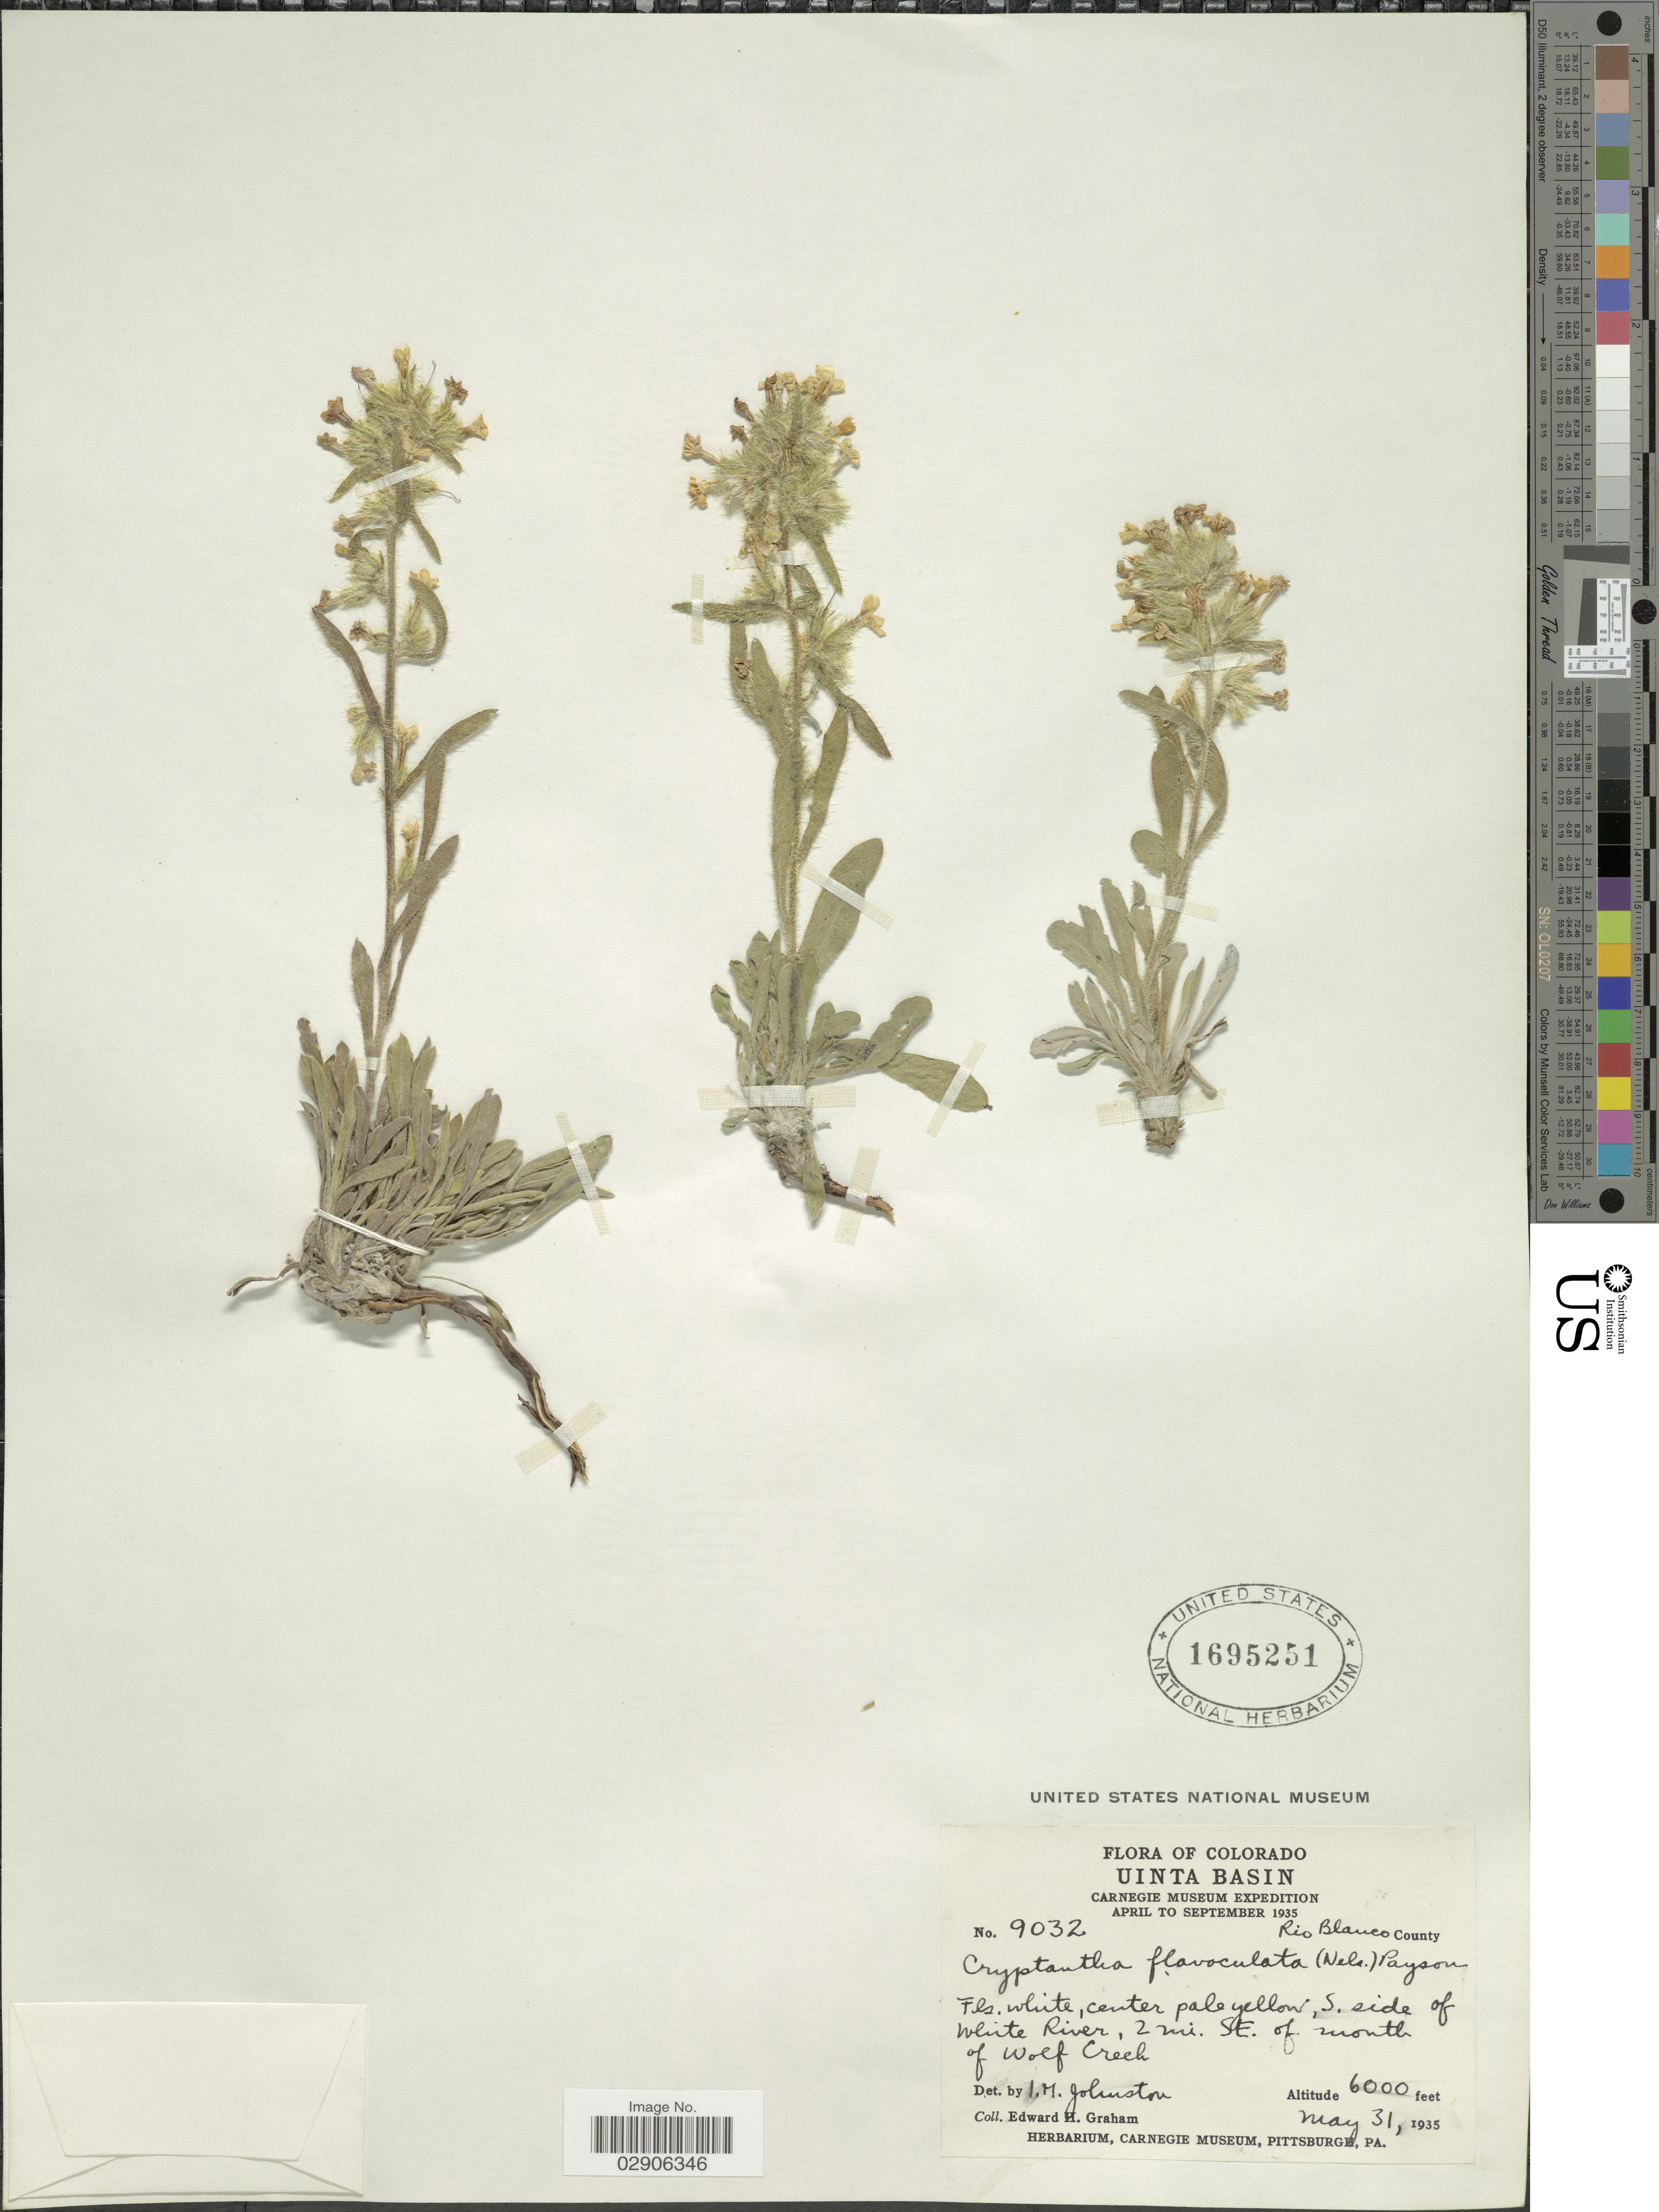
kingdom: Plantae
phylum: Tracheophyta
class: Magnoliopsida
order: Boraginales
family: Boraginaceae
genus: Cryptantha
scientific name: Cryptantha flavoculata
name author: (A. Nelson) Payson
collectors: E. H. Graham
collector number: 9032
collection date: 1935-05-31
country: United States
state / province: Utah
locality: Uinta Basin. Rio Blanco County. S. side of White River, 2 mi. SE. of mouth of Wolf Creek.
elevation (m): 1829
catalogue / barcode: US 1695251